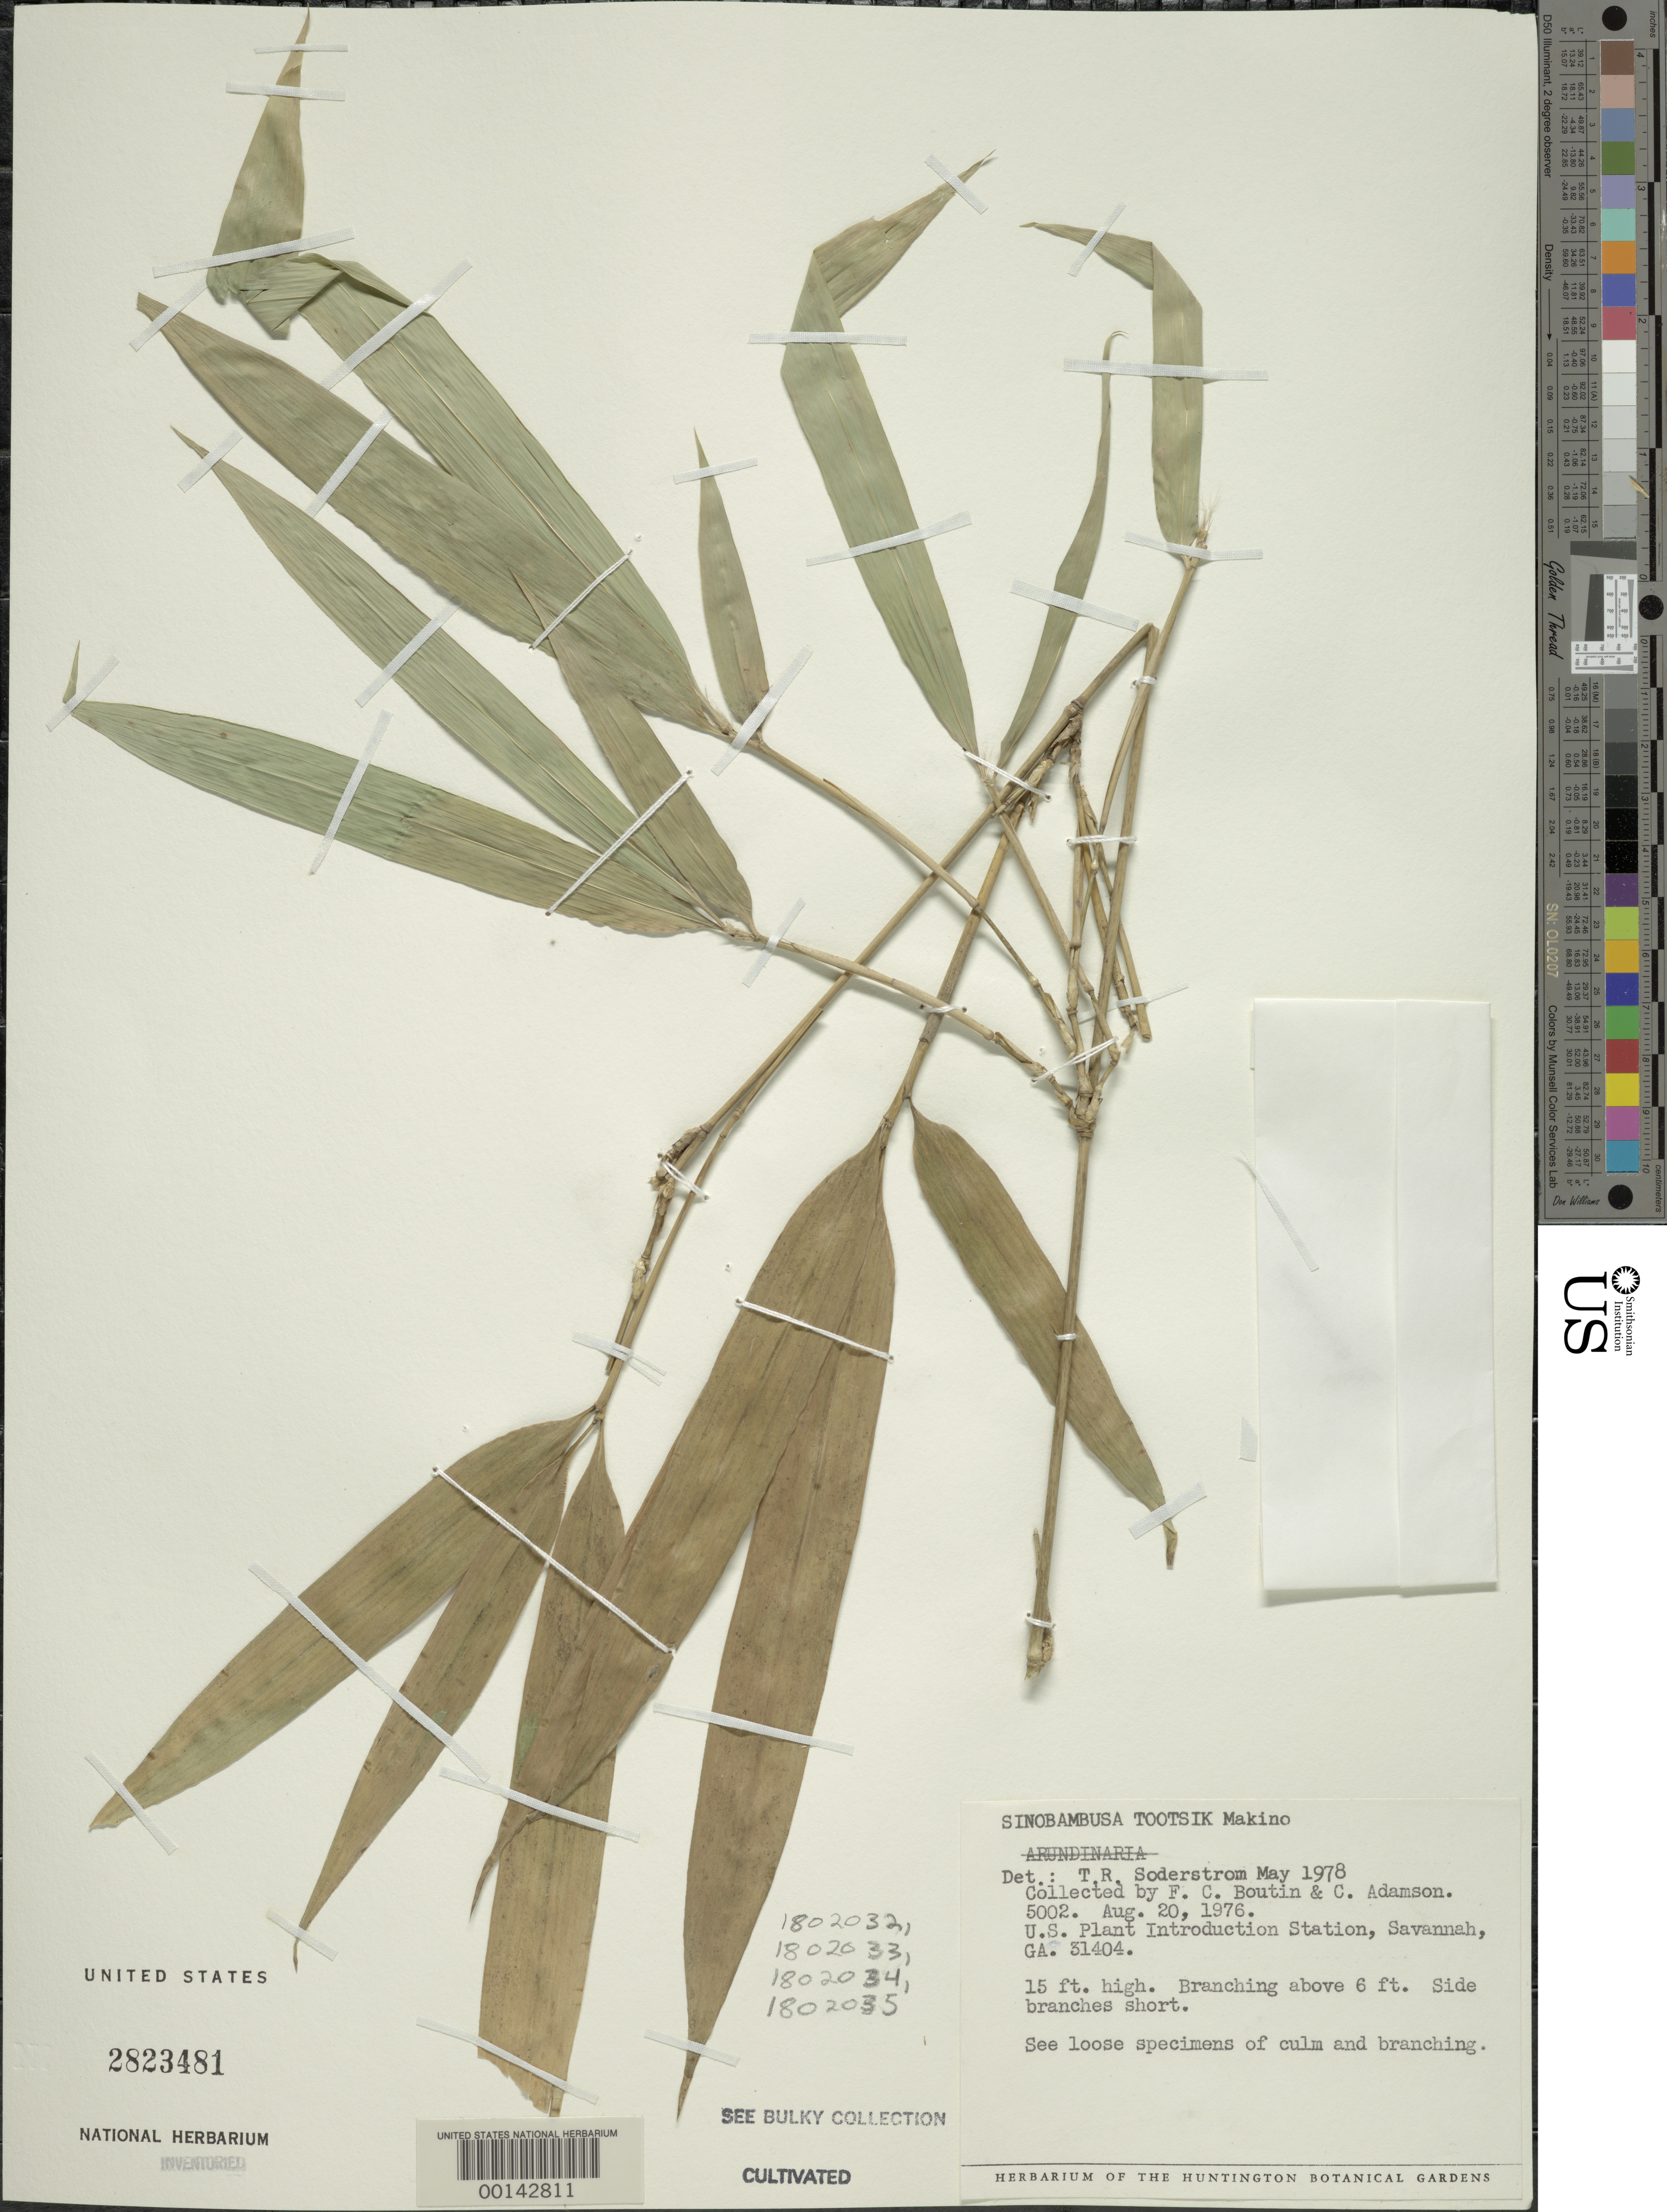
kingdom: Plantae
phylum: Tracheophyta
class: Liliopsida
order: Poales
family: Poaceae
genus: Sinobambusa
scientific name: Sinobambusa tootsik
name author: Makino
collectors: F. Boutin & C. Adamson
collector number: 5002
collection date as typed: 20 Aug 1976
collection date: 1976-08-20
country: United States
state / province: Georgia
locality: Savannah, Barbour Lathrop Plant Introduction Garden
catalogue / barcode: US 2823481